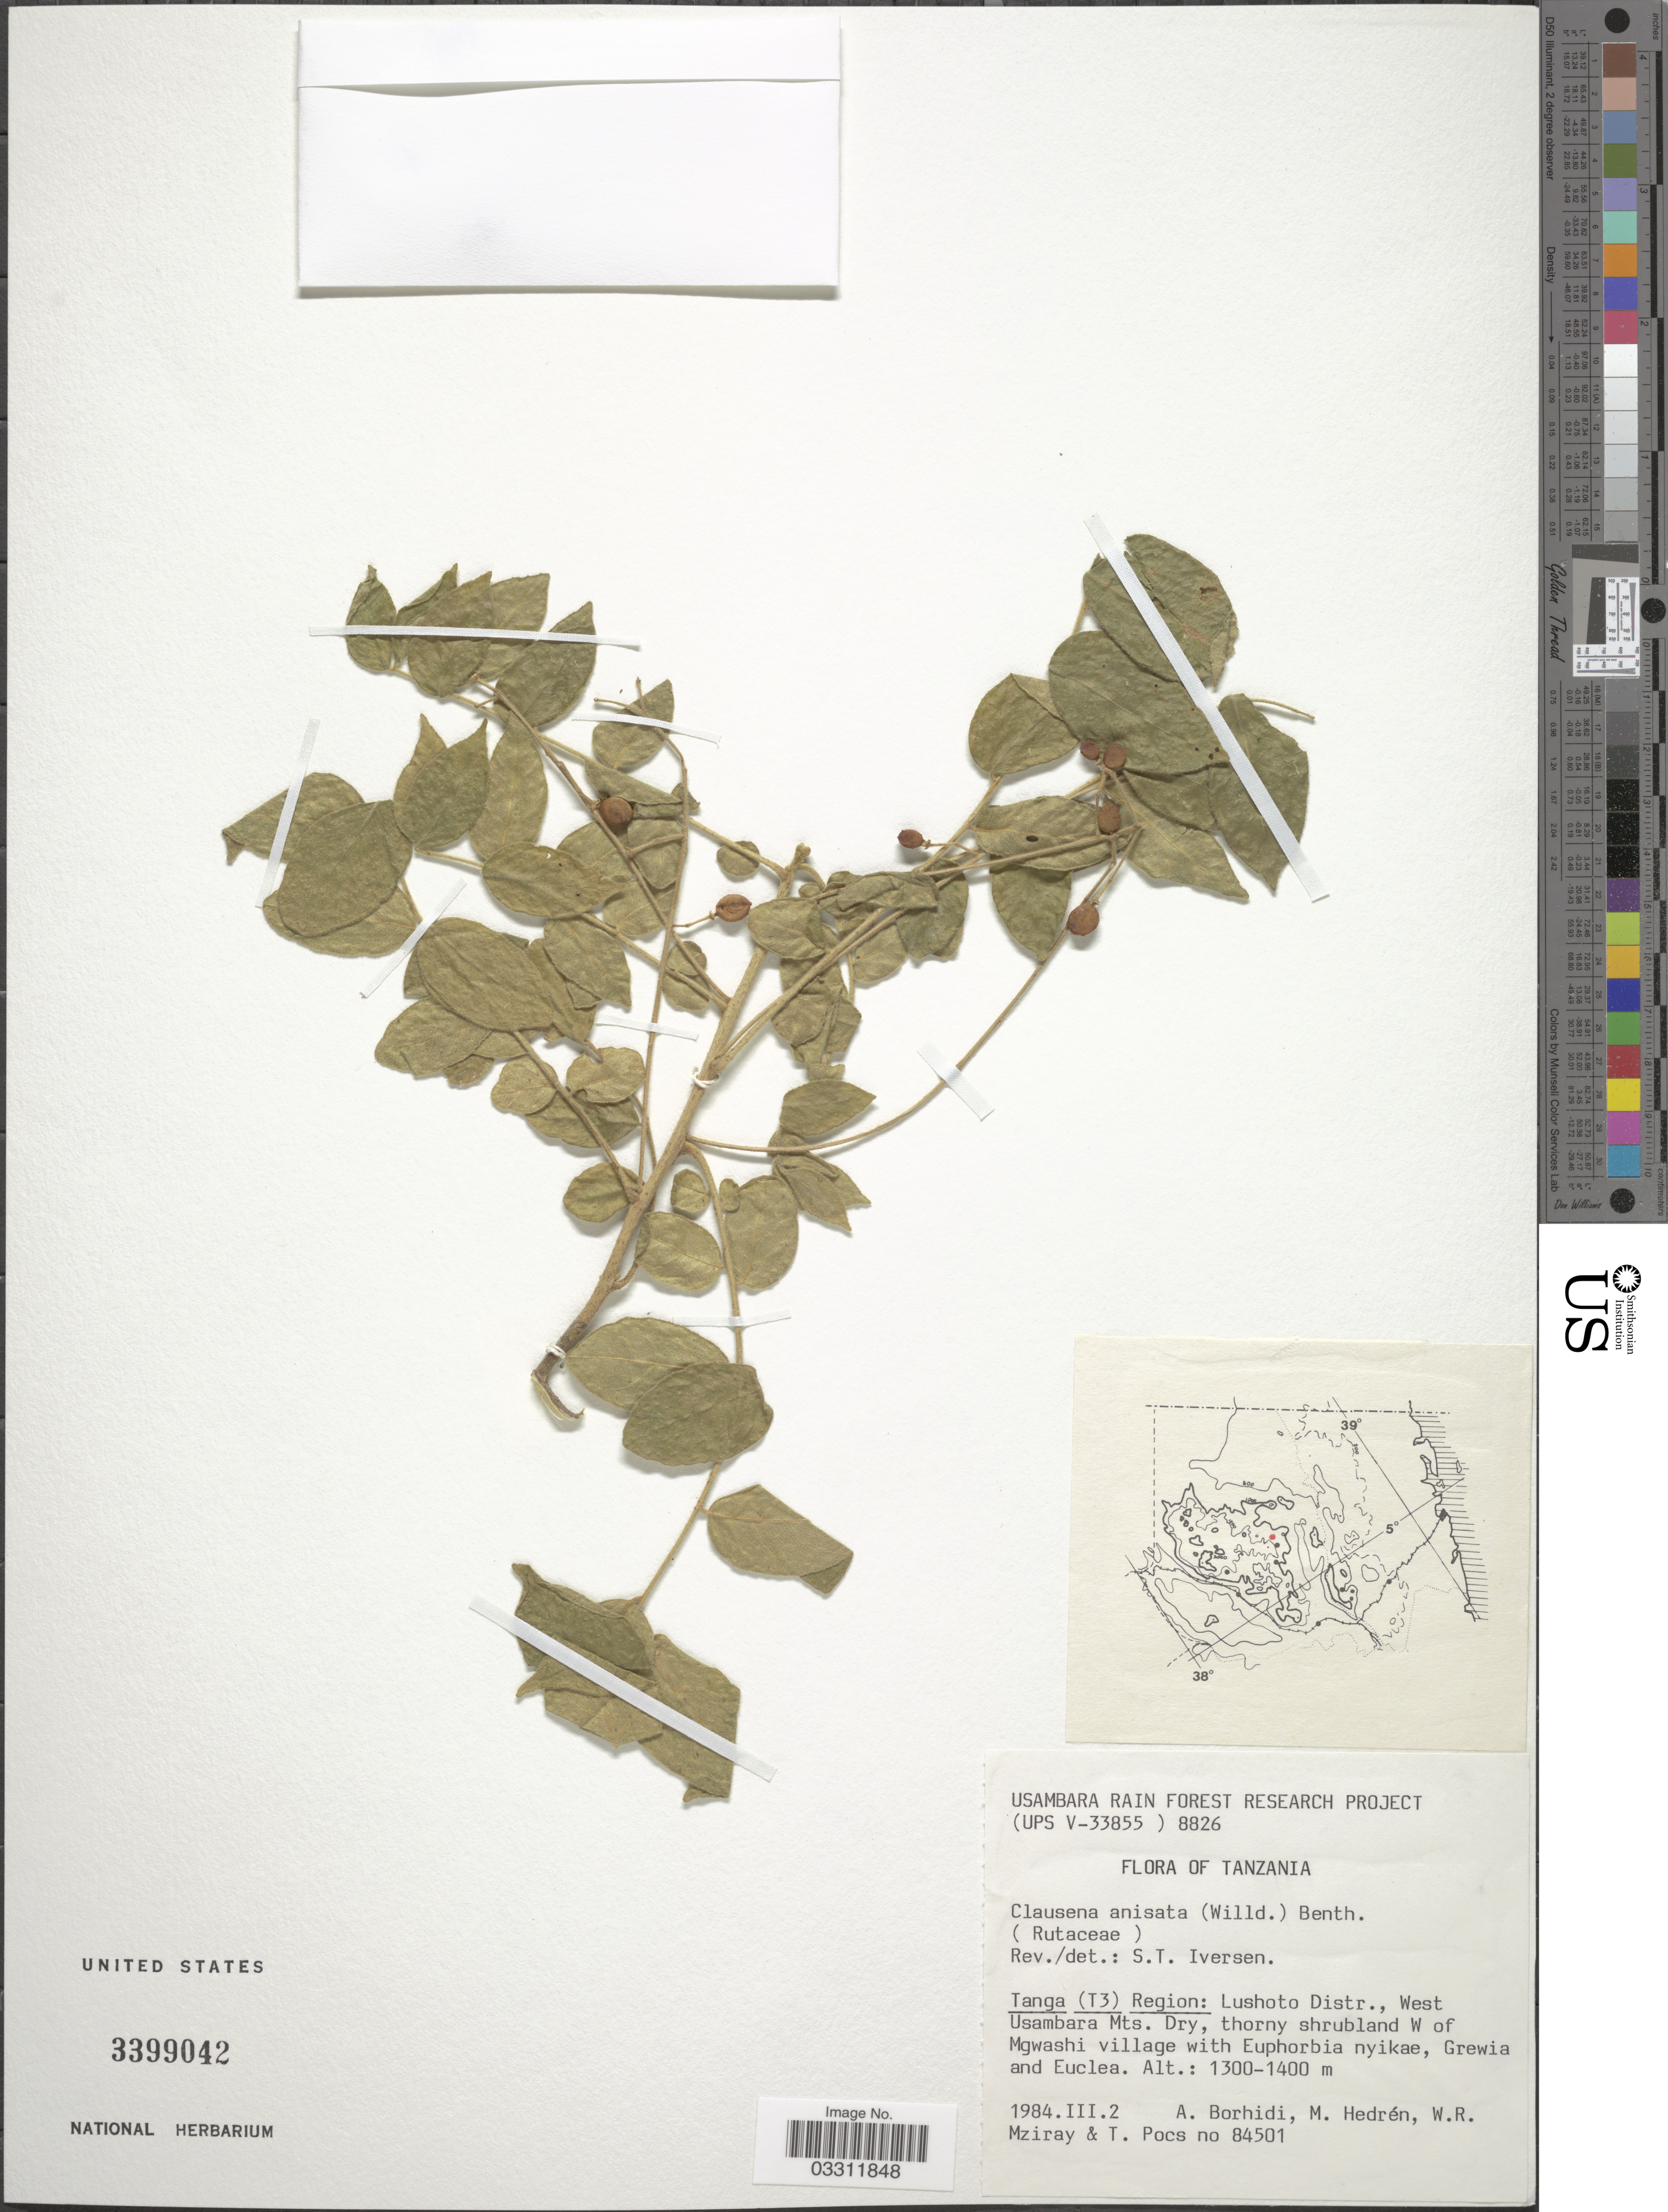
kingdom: Plantae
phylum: Tracheophyta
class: Magnoliopsida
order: Sapindales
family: Rutaceae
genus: Clausena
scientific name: Clausena anisata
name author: (Willd.) Benth.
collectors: A. L. Borhidi, B. Hedrén, W. Mziray & T. Pocs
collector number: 84501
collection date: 1984-03-02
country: Tanzania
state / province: Tanga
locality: Tanga (T3) Region: Lushoto Distr., West Usambara Mts. W of Mgwashi village.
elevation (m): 1300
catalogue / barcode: US 3399042